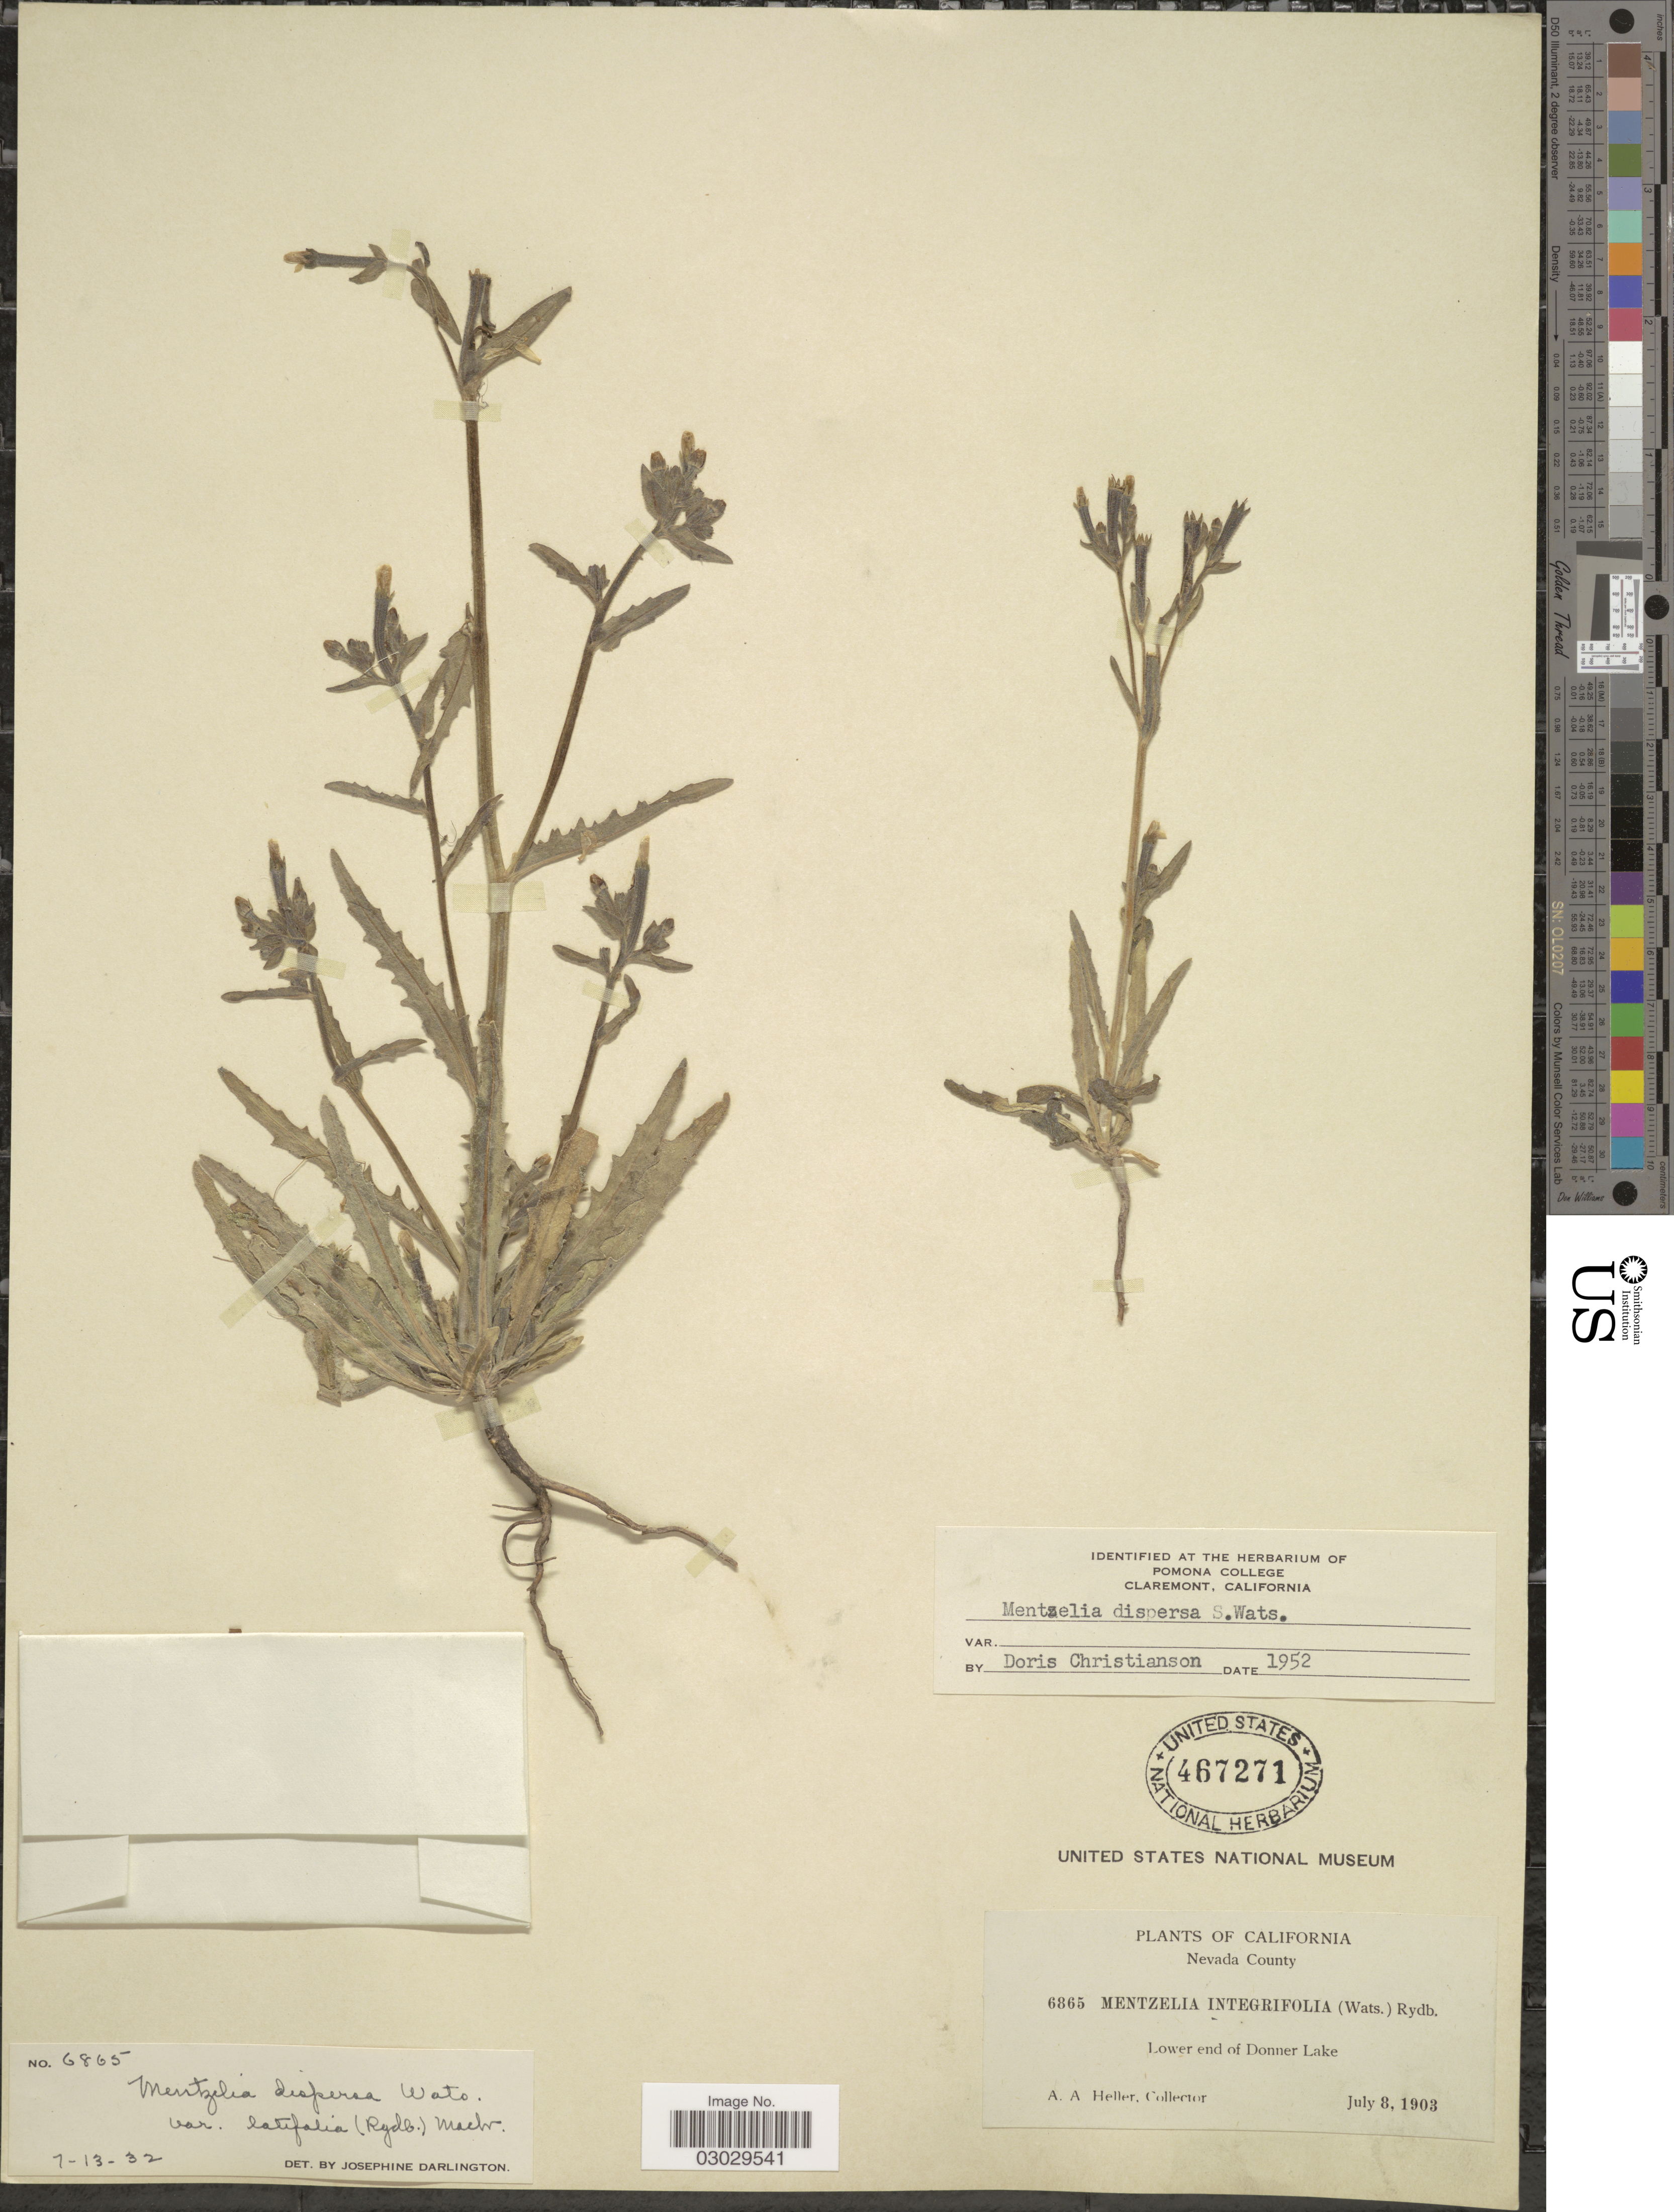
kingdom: Plantae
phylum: Tracheophyta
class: Magnoliopsida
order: Cornales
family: Loasaceae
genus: Mentzelia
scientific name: Mentzelia dispersa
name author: S. Watson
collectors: A. A. Heller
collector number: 6865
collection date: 1903-07-08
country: United States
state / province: California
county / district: Nevada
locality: Nevada County. Lower end of Donner Lake.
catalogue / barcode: US 467271